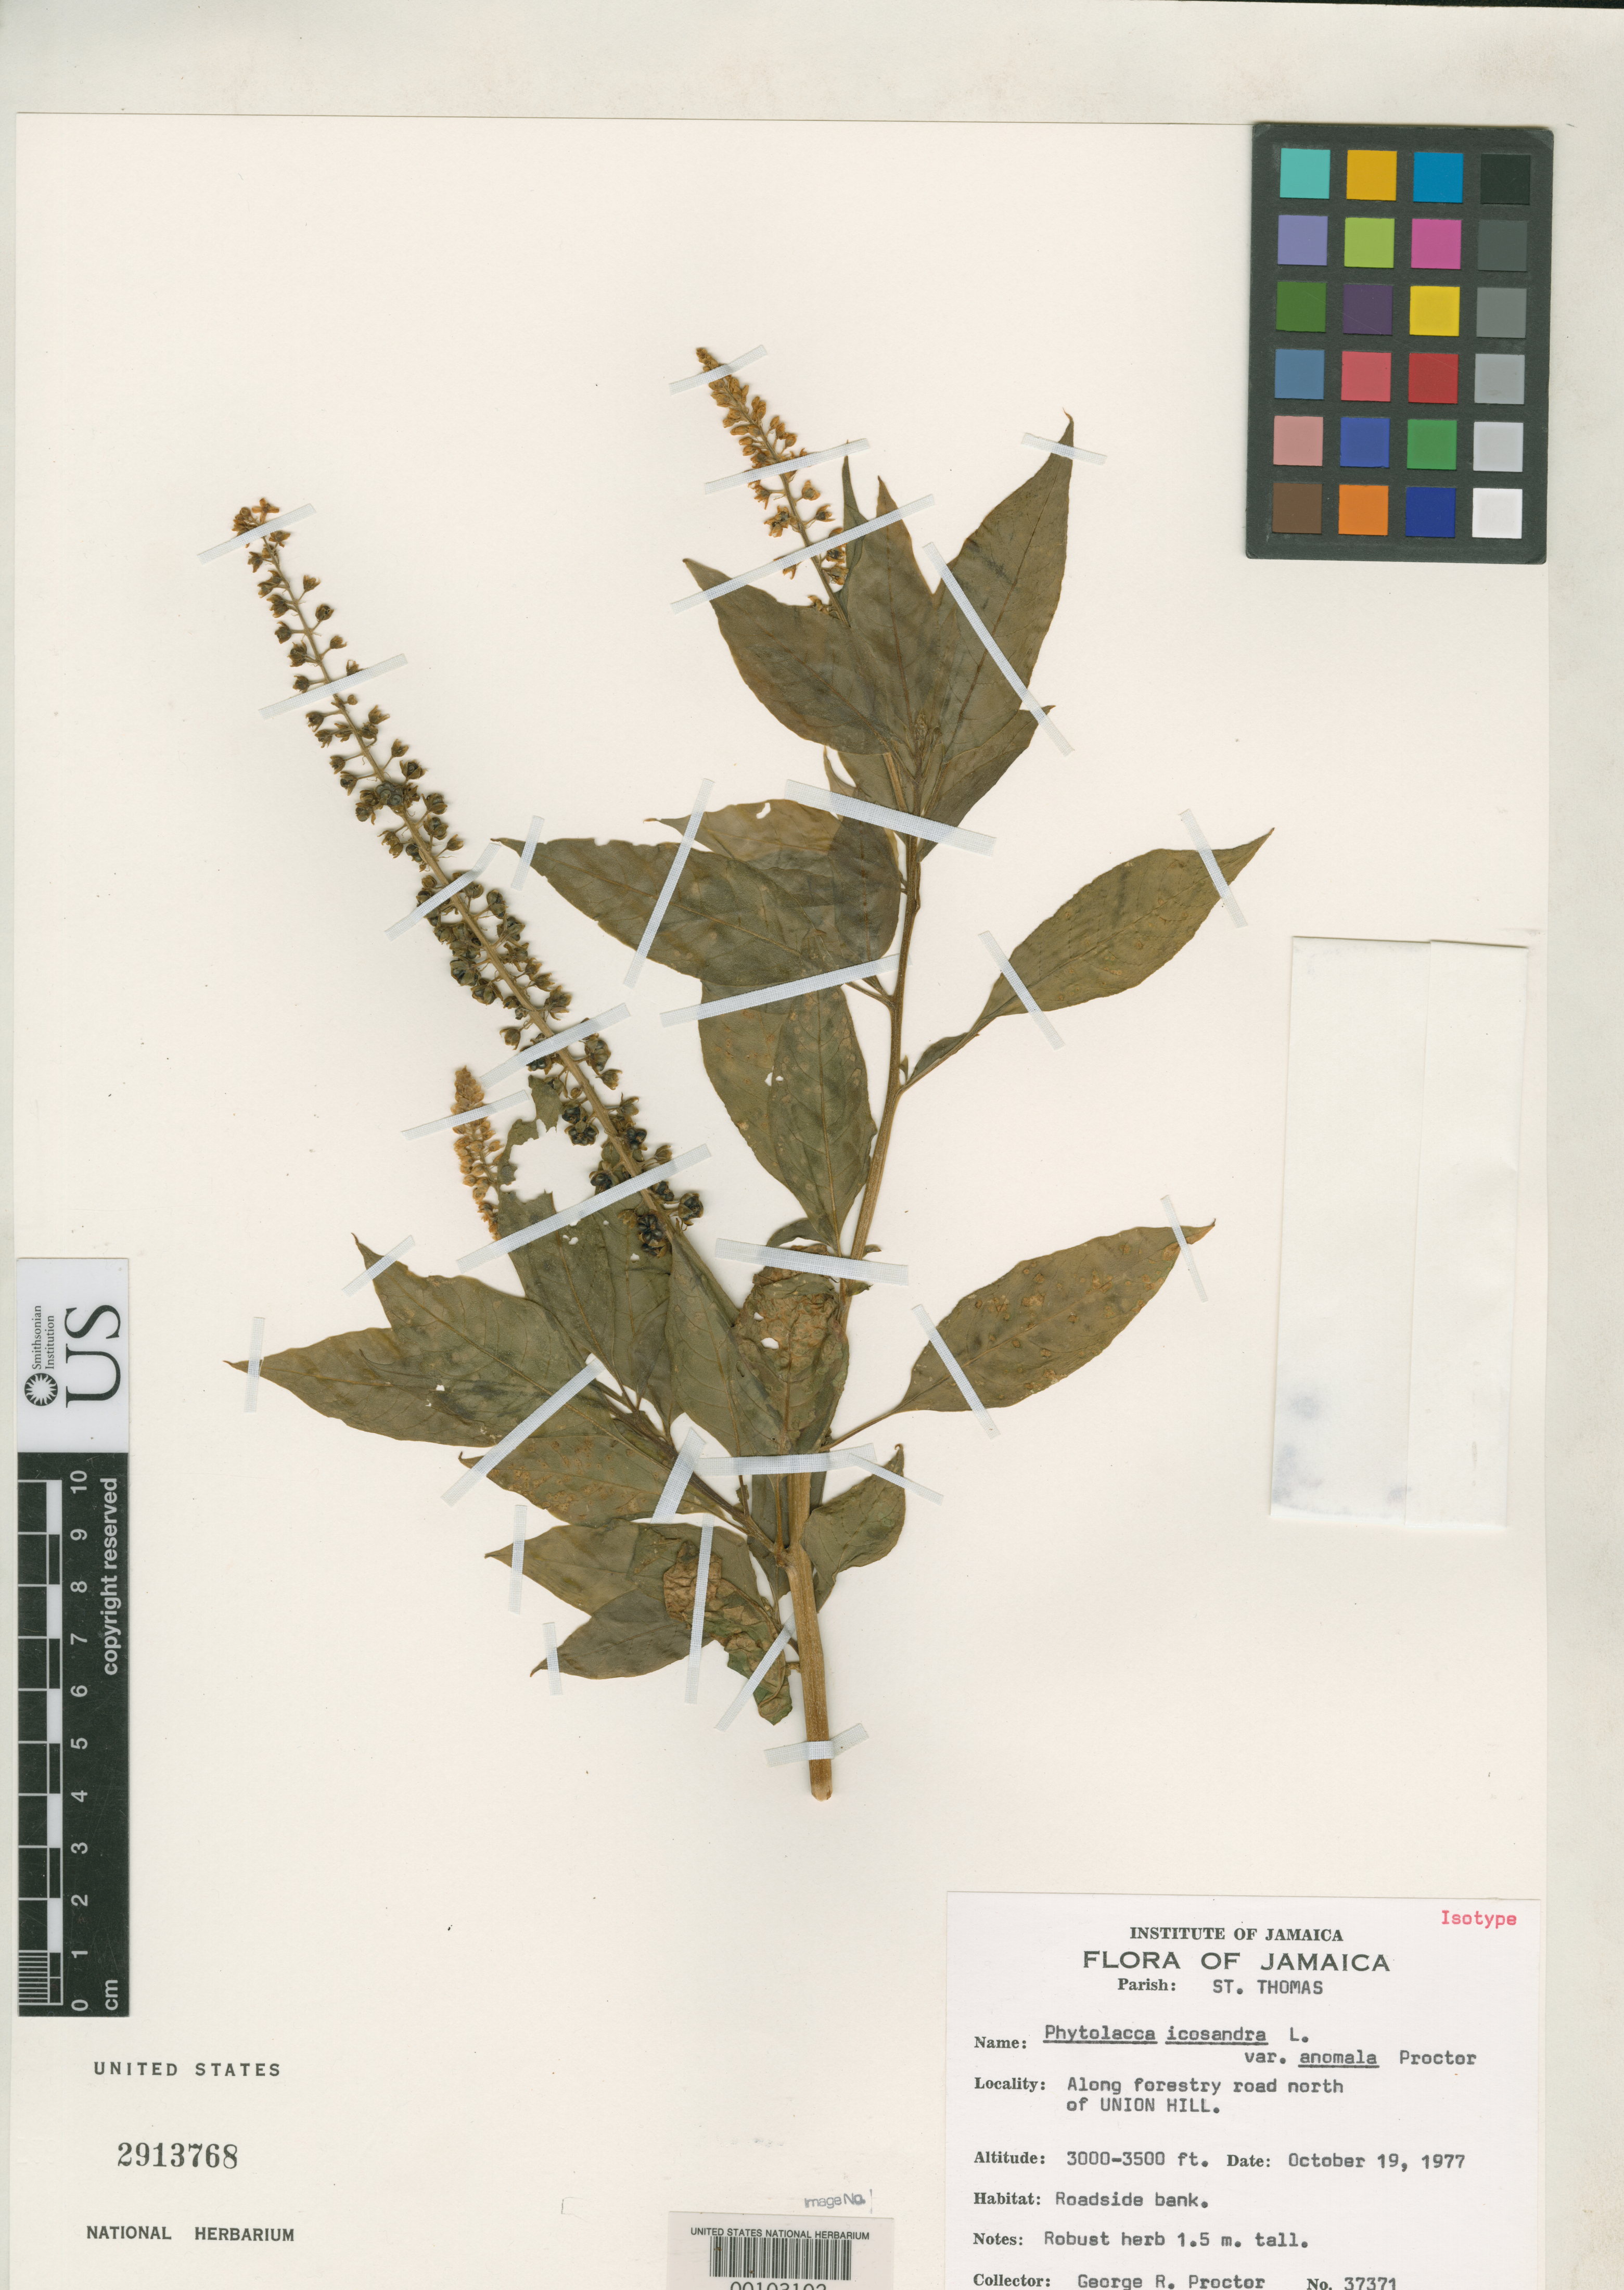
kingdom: Plantae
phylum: Tracheophyta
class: Magnoliopsida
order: Caryophyllales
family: Phytolaccaceae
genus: Phytolacca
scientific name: Phytolacca icosandra var. anomala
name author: Proctor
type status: Isotype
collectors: G. R. Proctor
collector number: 37371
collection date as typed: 19 Oct 1977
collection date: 1977-10-19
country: Jamaica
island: Greater Antilles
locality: Along forestry road N of Union Hill, St. Thomas; alt. 3000-3500 ft.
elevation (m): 914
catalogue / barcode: US 2913768